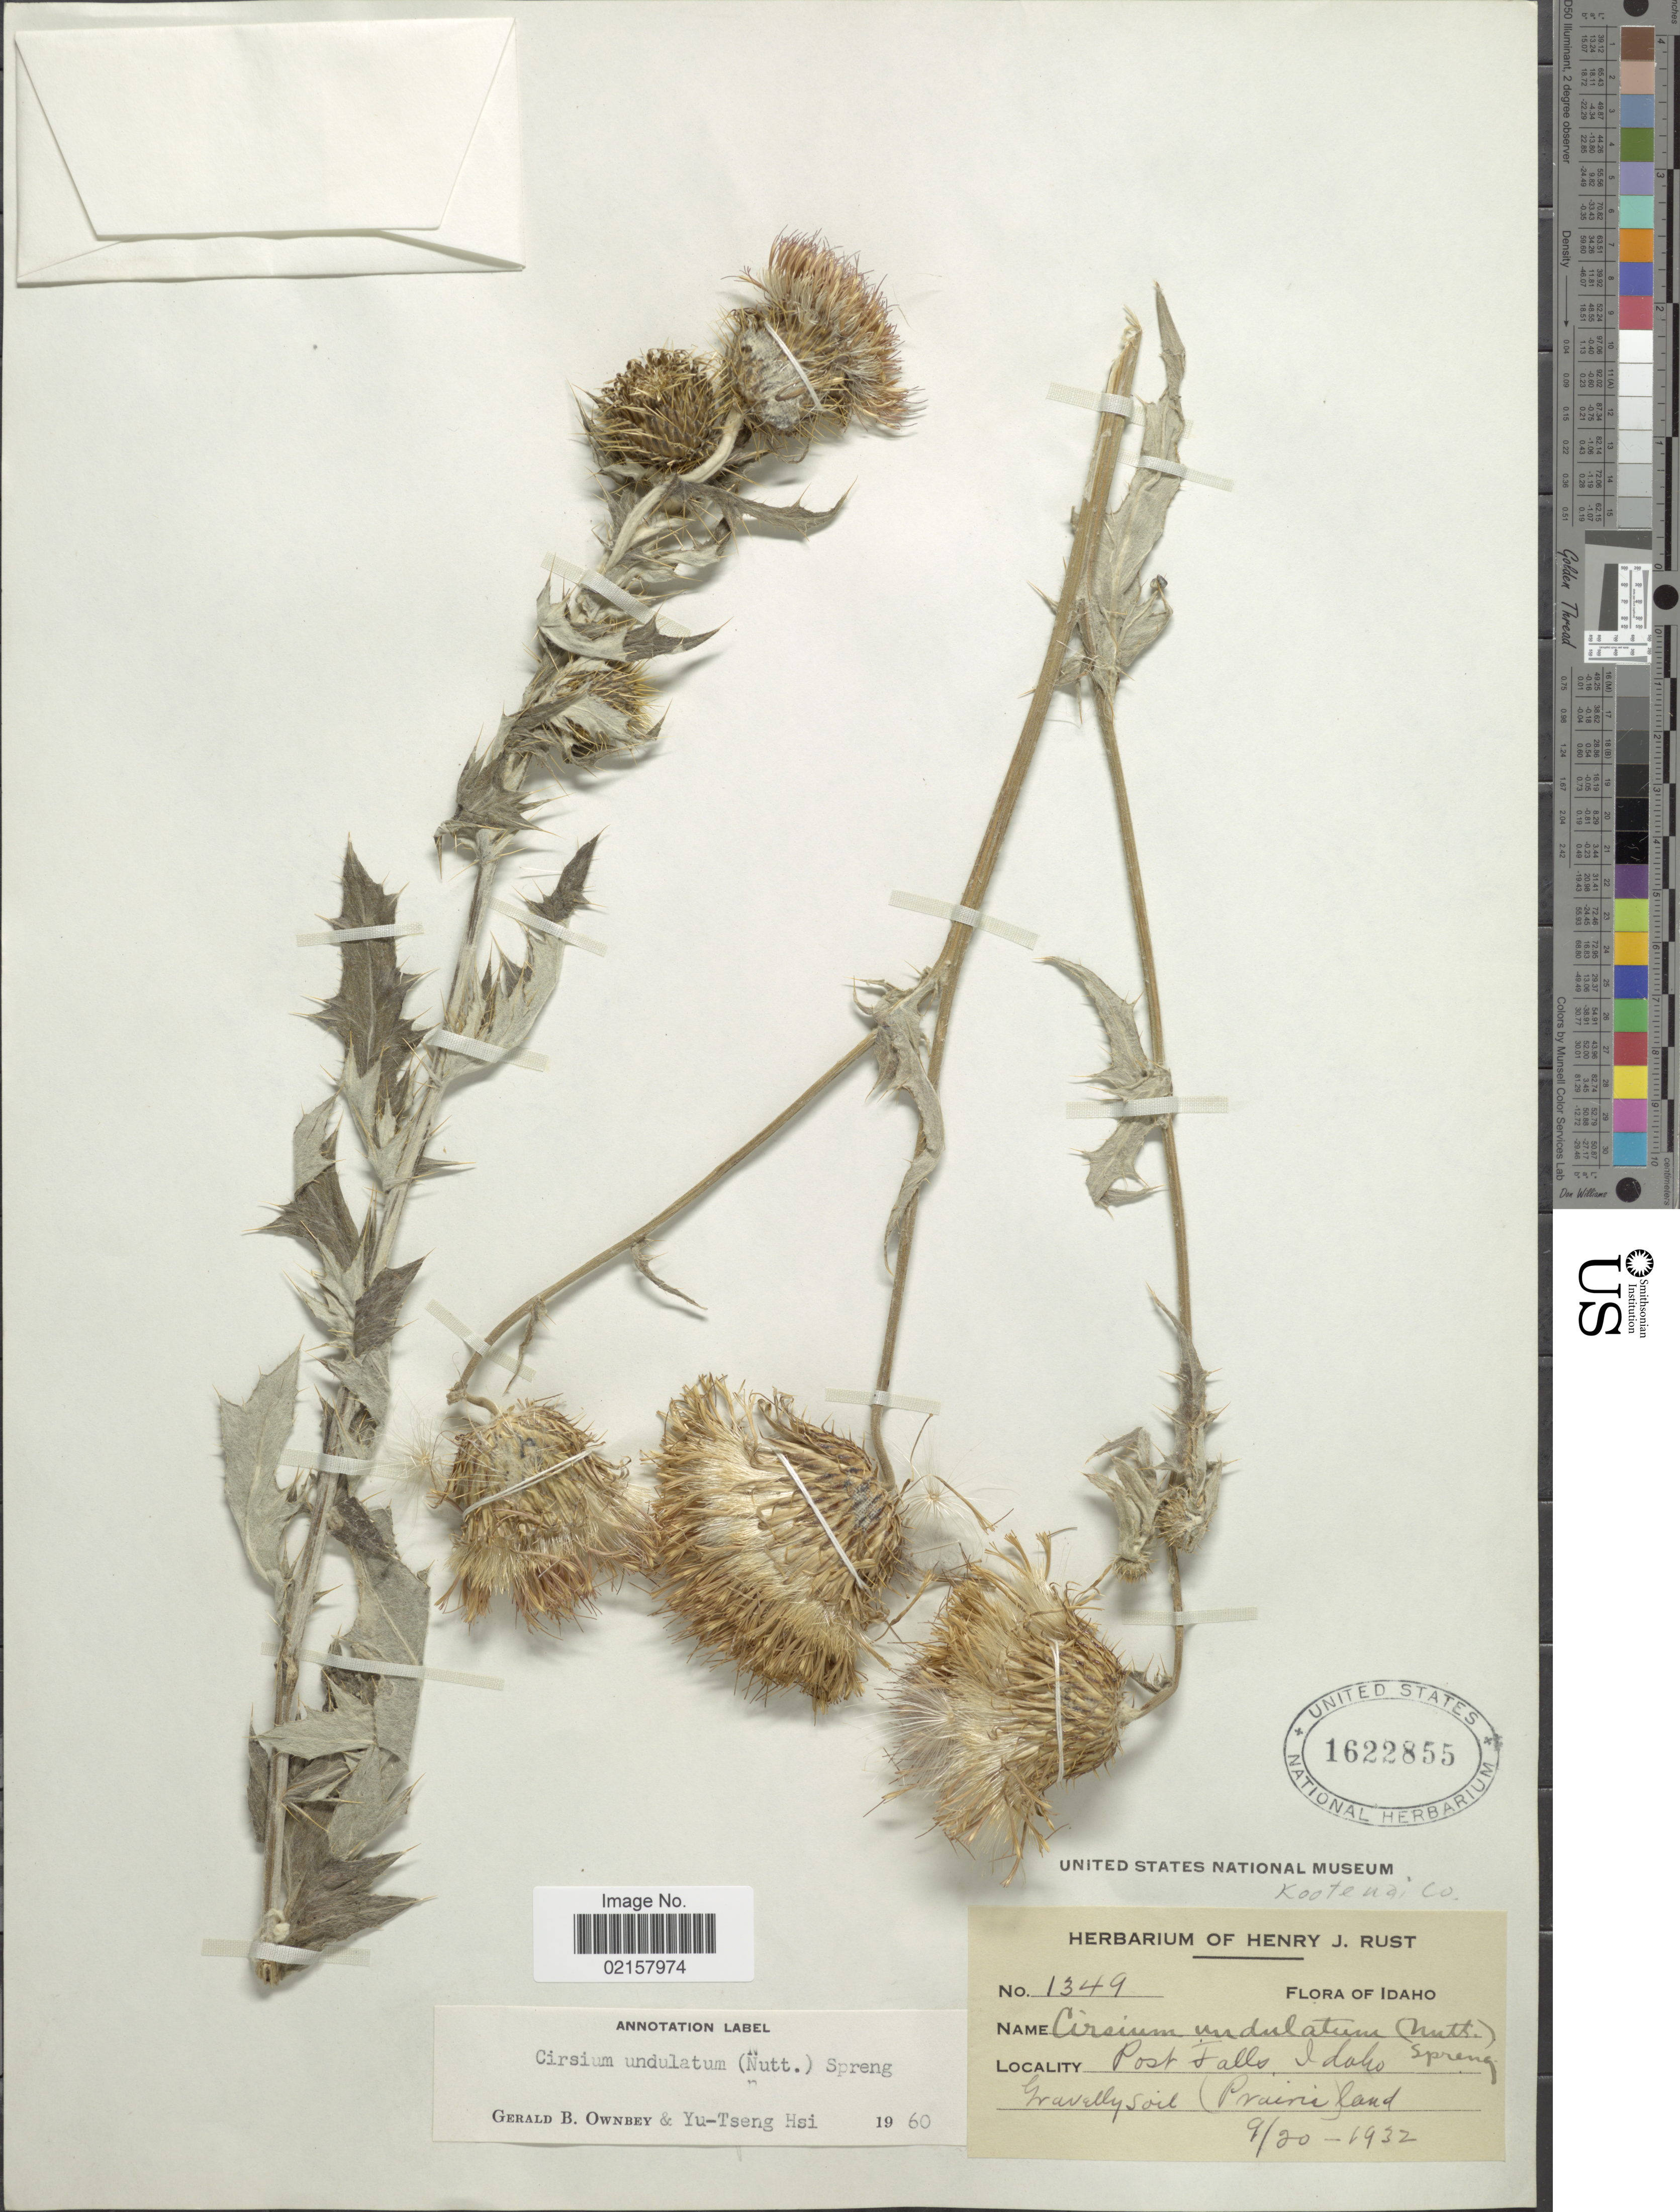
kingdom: Plantae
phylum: Tracheophyta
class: Magnoliopsida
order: Asterales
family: Asteraceae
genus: Cirsium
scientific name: Cirsium undulatum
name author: (Nutt.) Spreng.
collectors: ex herb. Henry J. Rust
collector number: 1349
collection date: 1932-09-20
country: United States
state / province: Idaho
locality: Post Falls, gravelly soil (Prairie) land, Kootenai Co.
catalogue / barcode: US 1622855